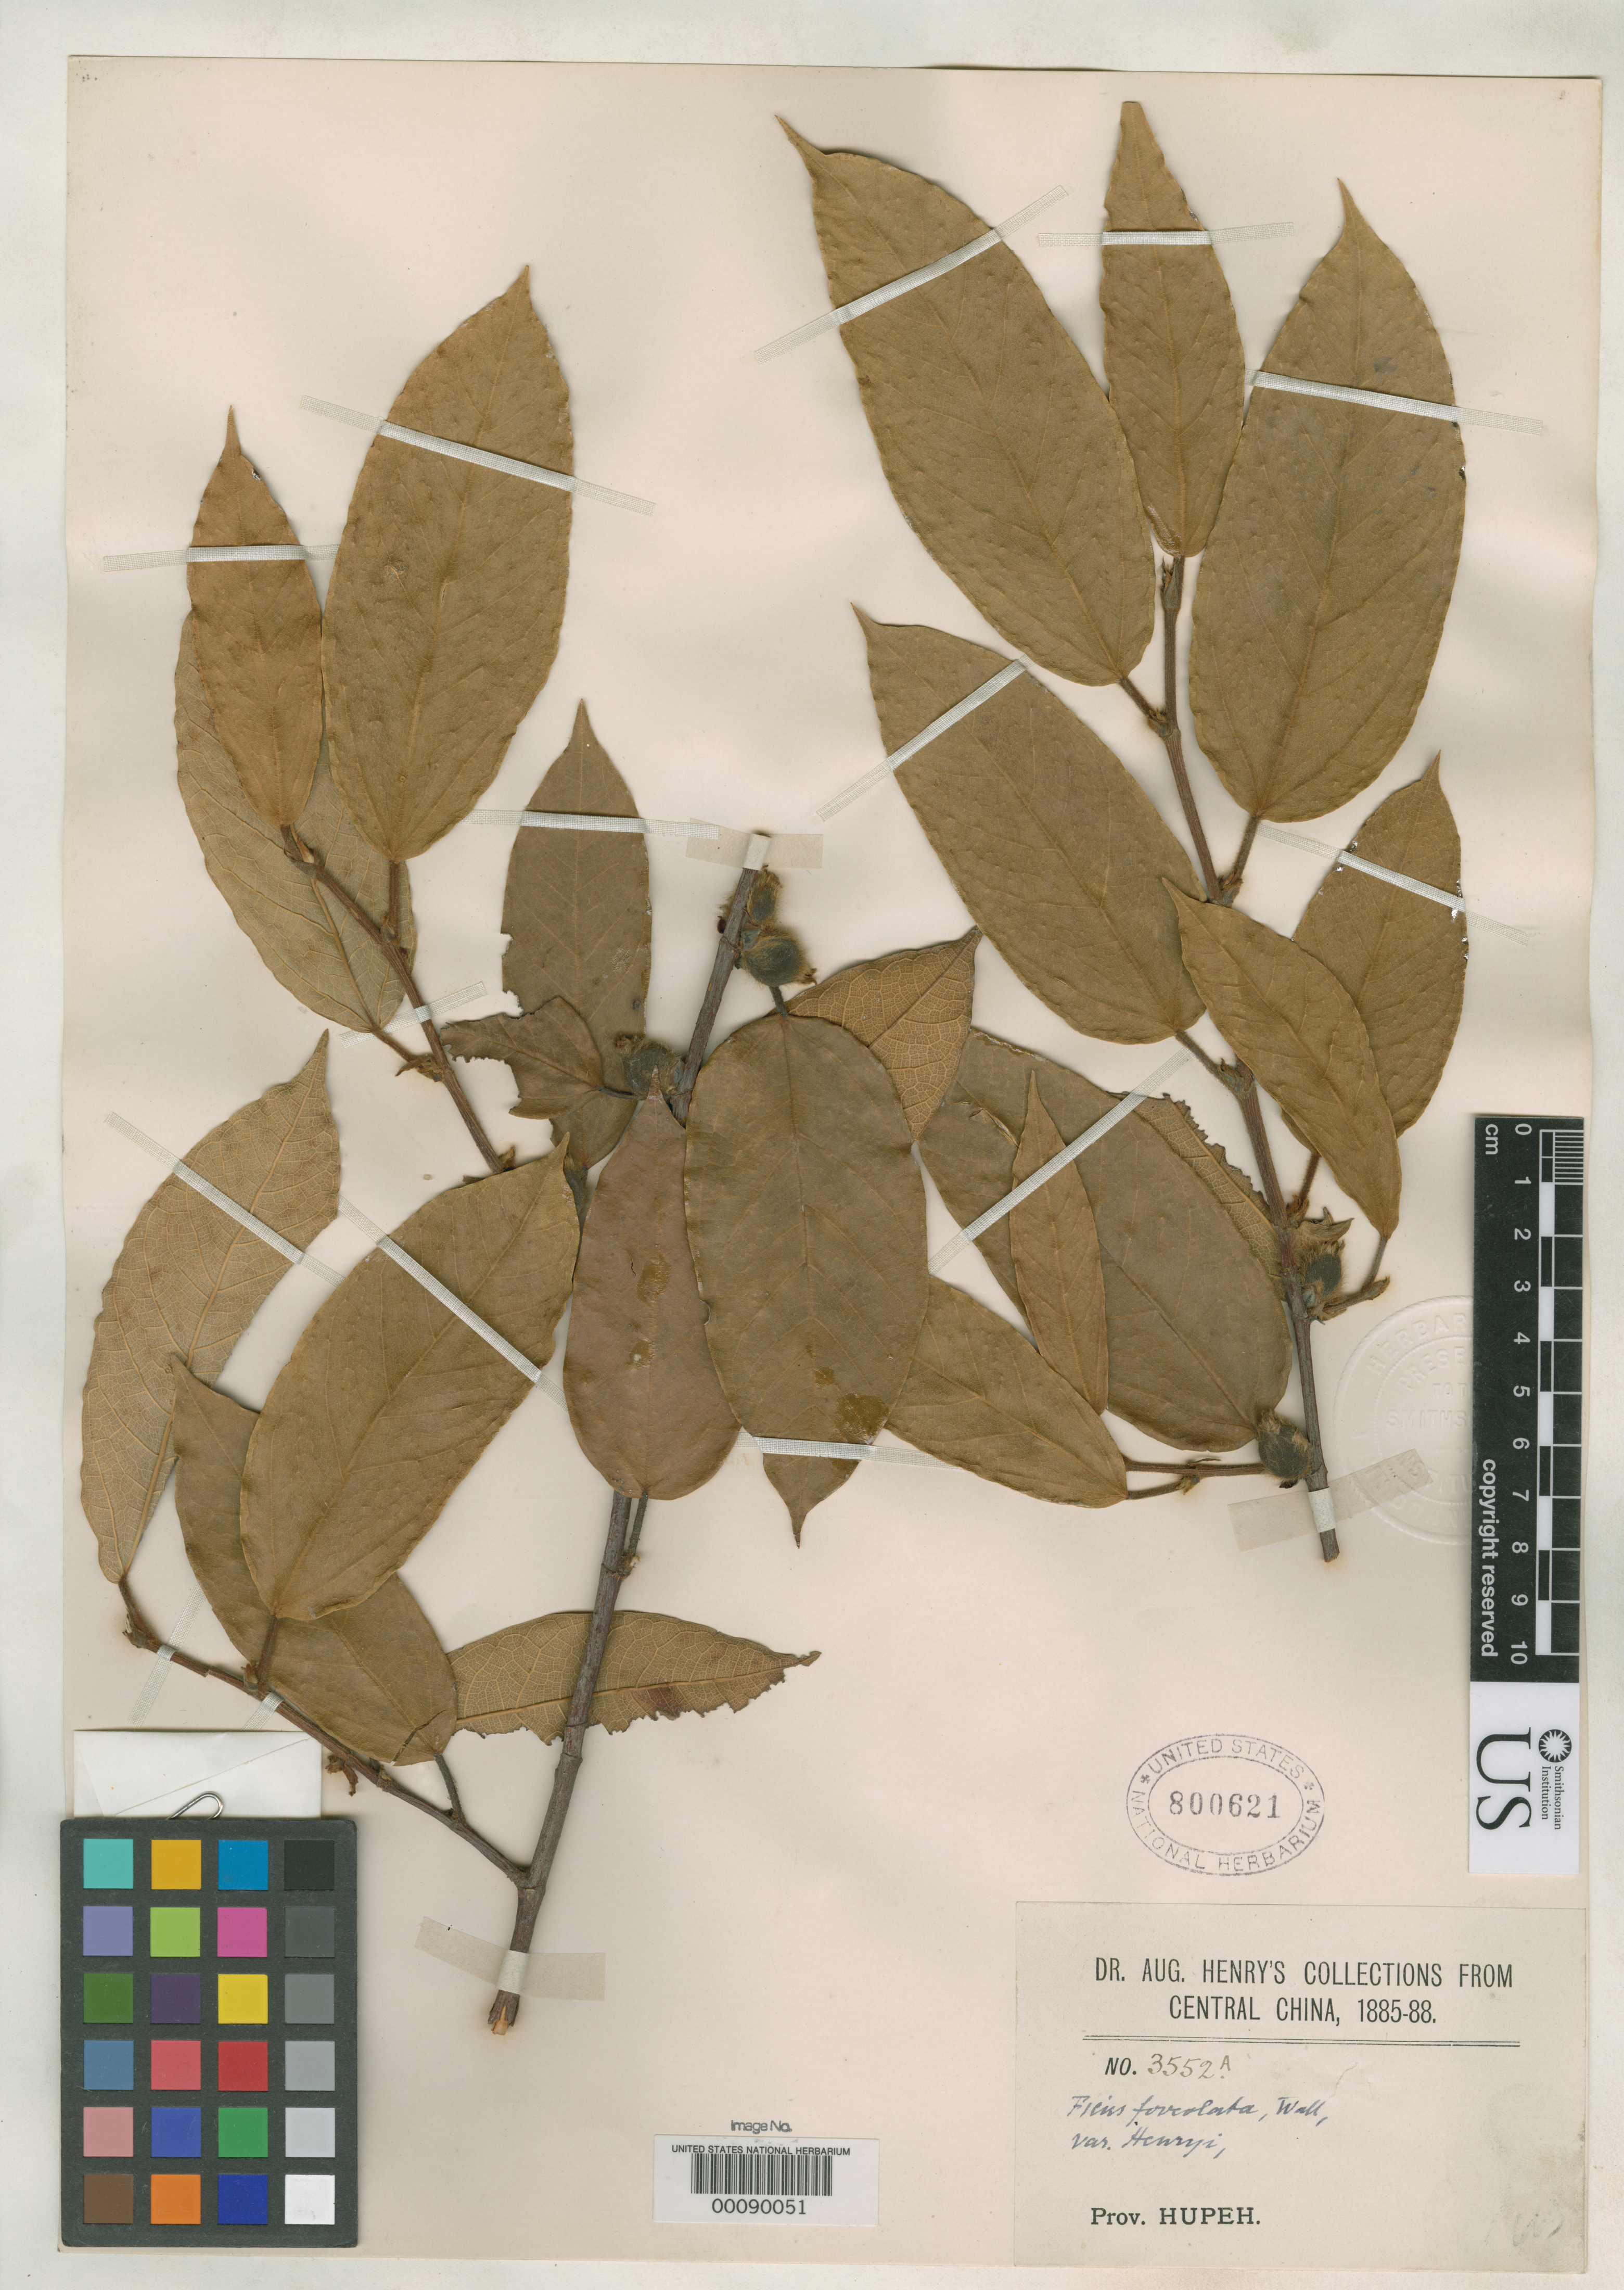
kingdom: Plantae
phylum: Tracheophyta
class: Magnoliopsida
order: Rosales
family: Moraceae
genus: Ficus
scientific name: Ficus foveolata var. henryi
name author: King ex Oliv.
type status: Isotype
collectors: A. Henry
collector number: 3552 A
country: China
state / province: Hubei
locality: Ichang.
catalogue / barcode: US 800621